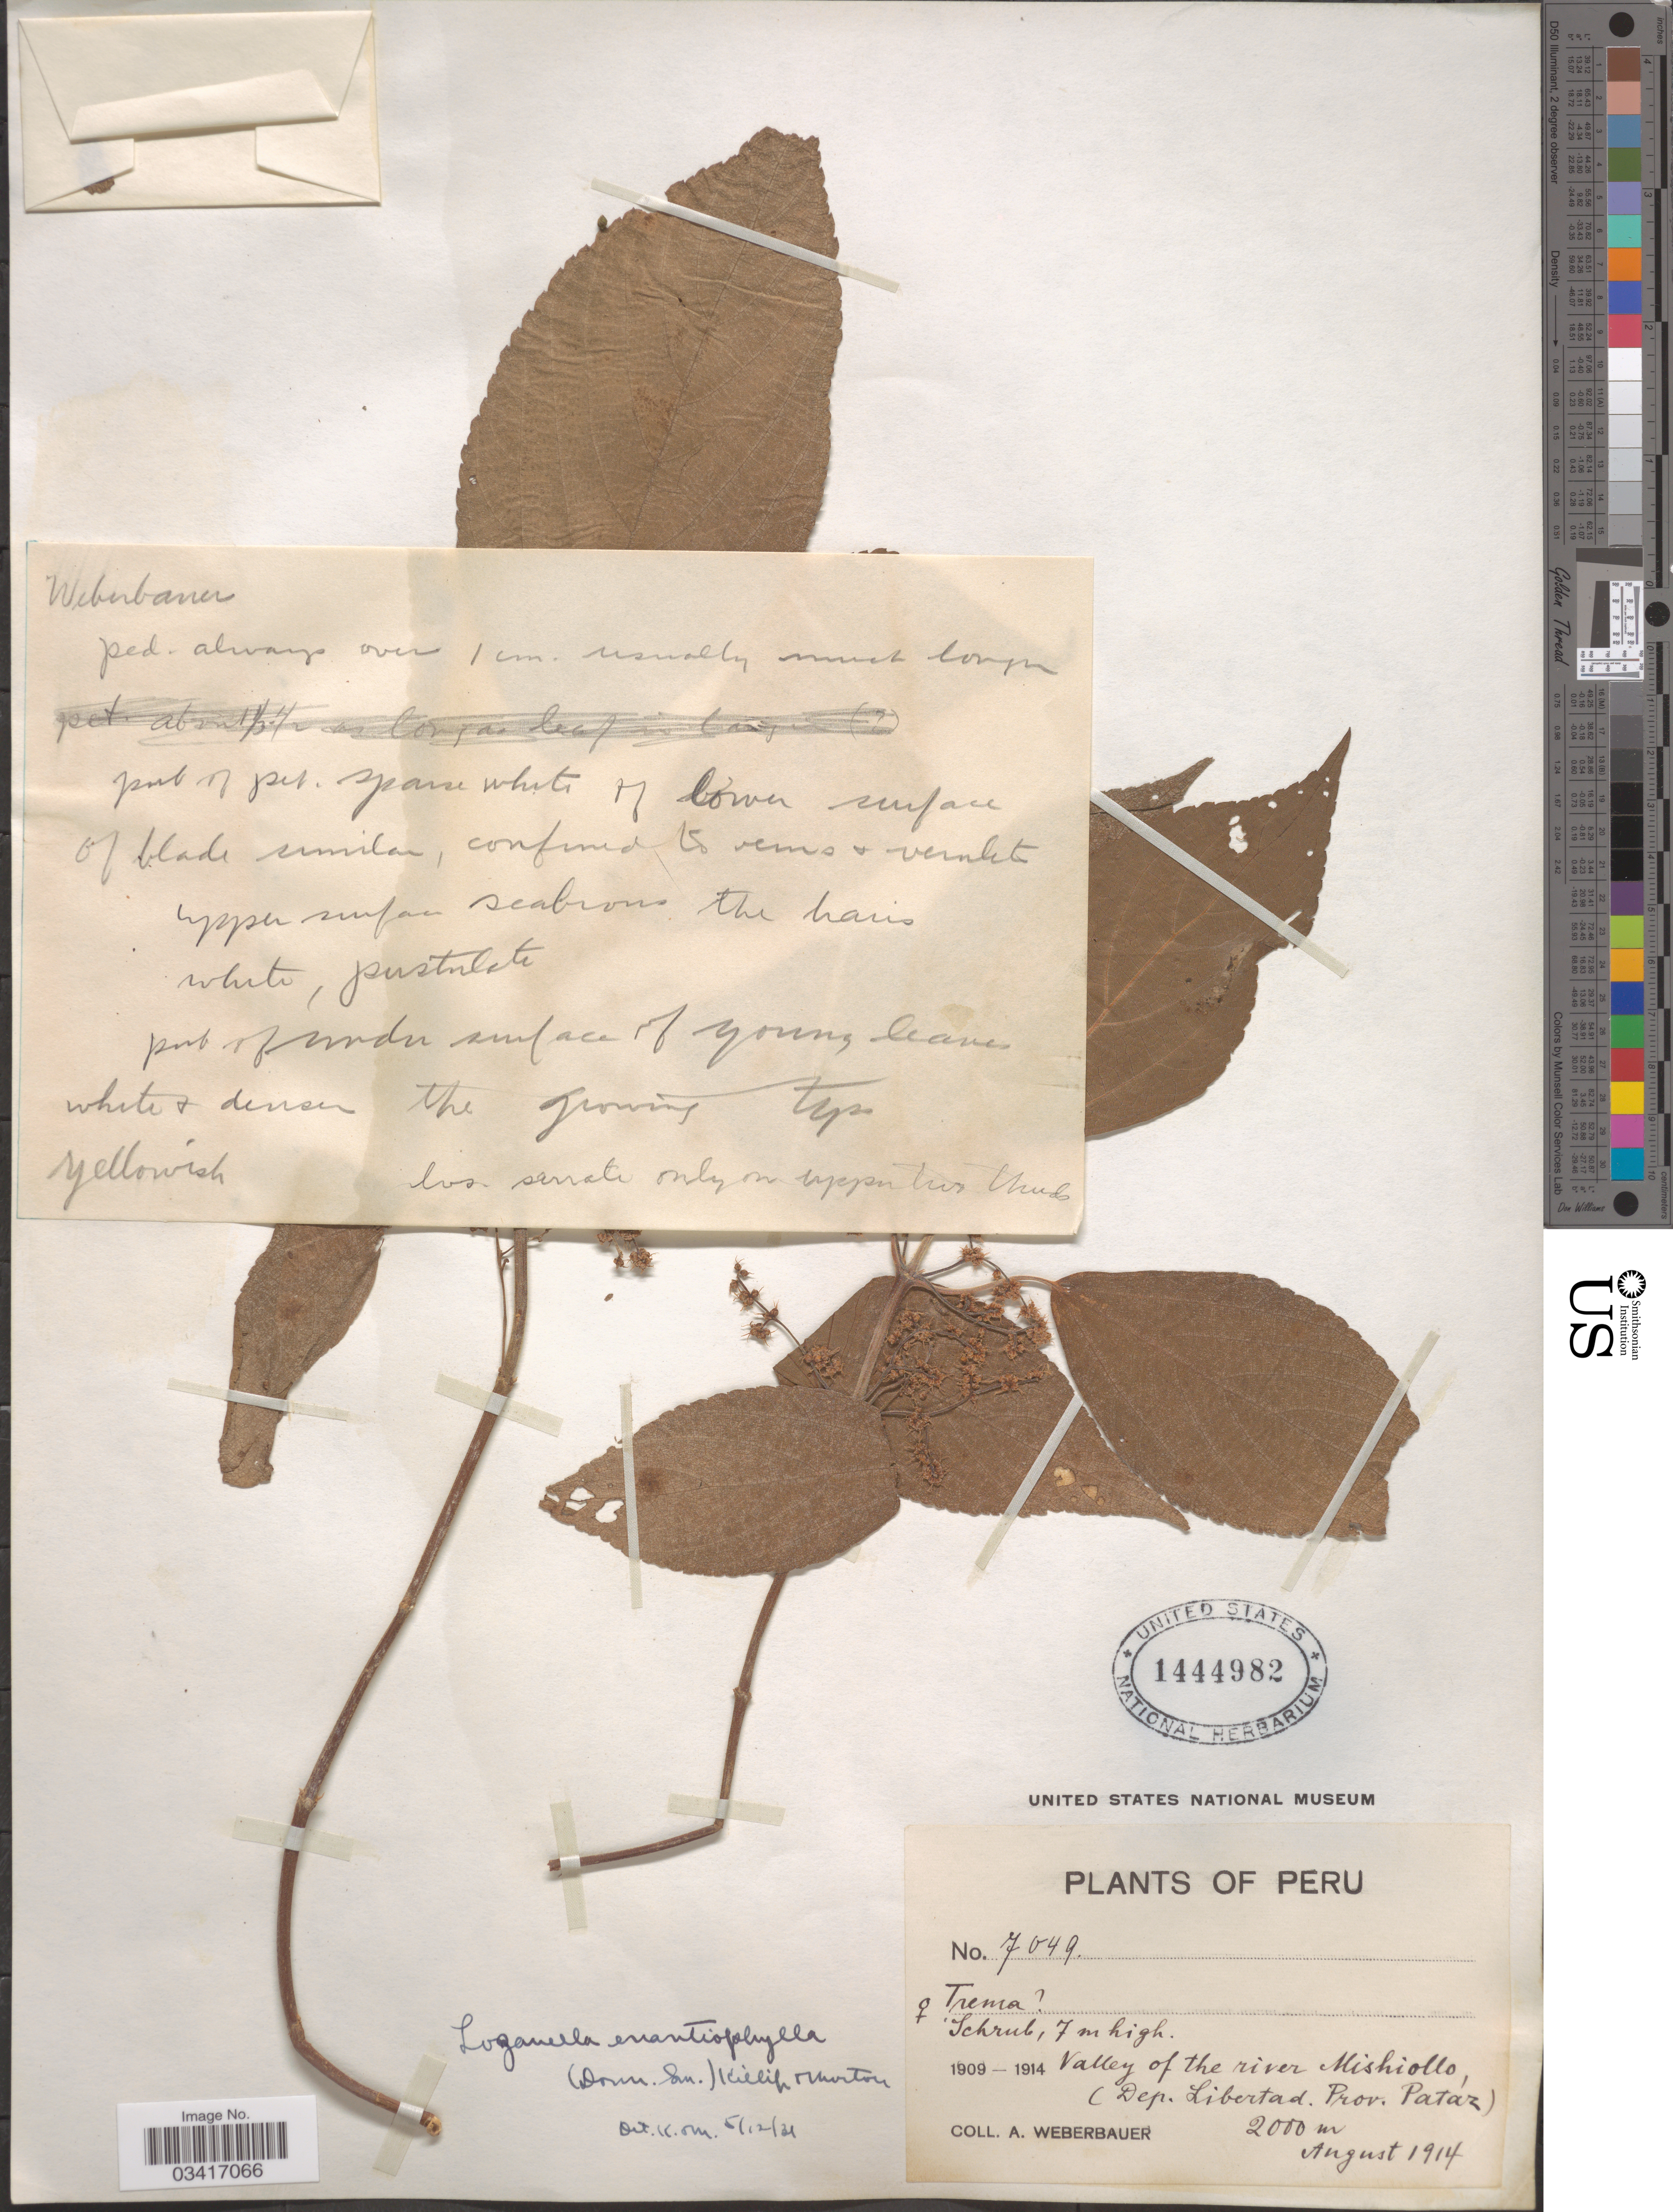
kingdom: Plantae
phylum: Tracheophyta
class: Magnoliopsida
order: Rosales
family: Cannabaceae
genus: Lozanella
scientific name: Lozanella enantiophylla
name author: (Donn. Sm.) Killip & C.V. Morton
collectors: A. Weberbauer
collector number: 7049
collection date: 1914-08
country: Peru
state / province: La Libertad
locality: Valley of the river Mishiollo, (Dep. Libertad. Prov. Pataz).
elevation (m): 2000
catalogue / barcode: US 1444982